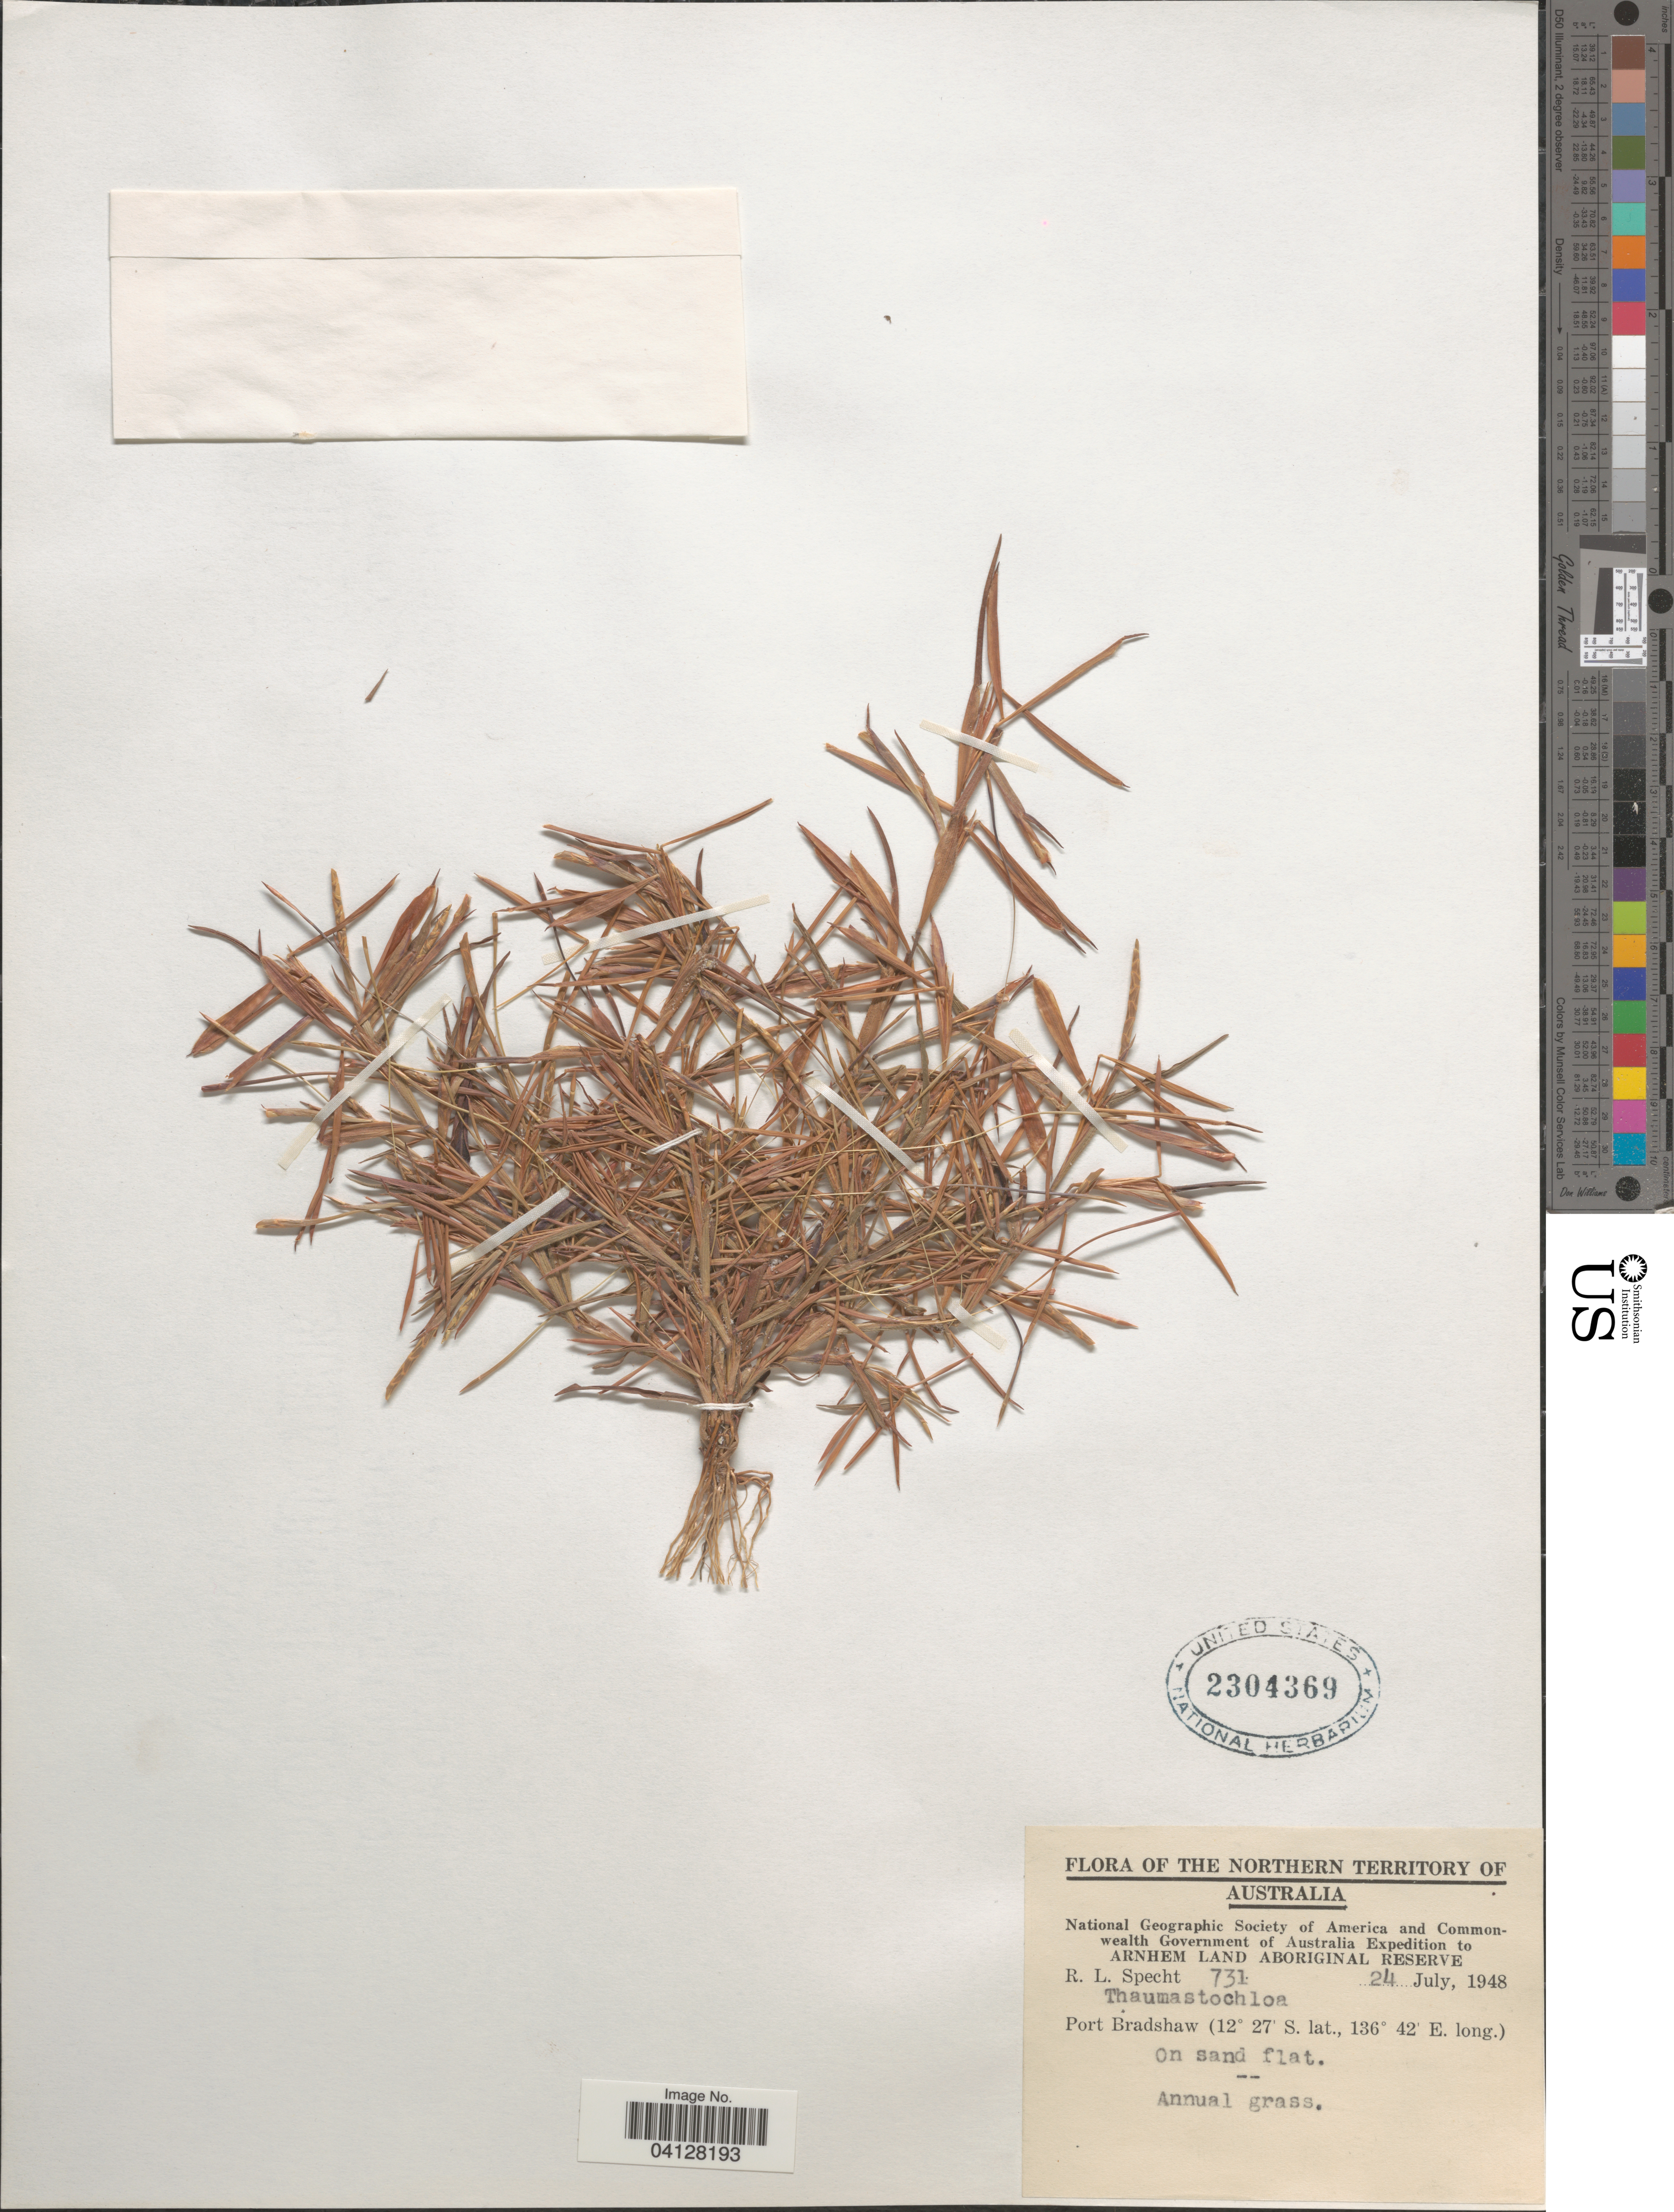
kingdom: Plantae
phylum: Tracheophyta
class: Liliopsida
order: Poales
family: Poaceae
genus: Thaumastochloa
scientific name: Thaumastochloa sp.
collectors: R. L. Specht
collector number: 731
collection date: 1948-07-24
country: Australia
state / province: Northern Territory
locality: National Geographic Society of America and Commonwealth Government of Australia Expedition to Arnhem Land Aboriginal Reserve. Port Bradshaw.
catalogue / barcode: US 2304369